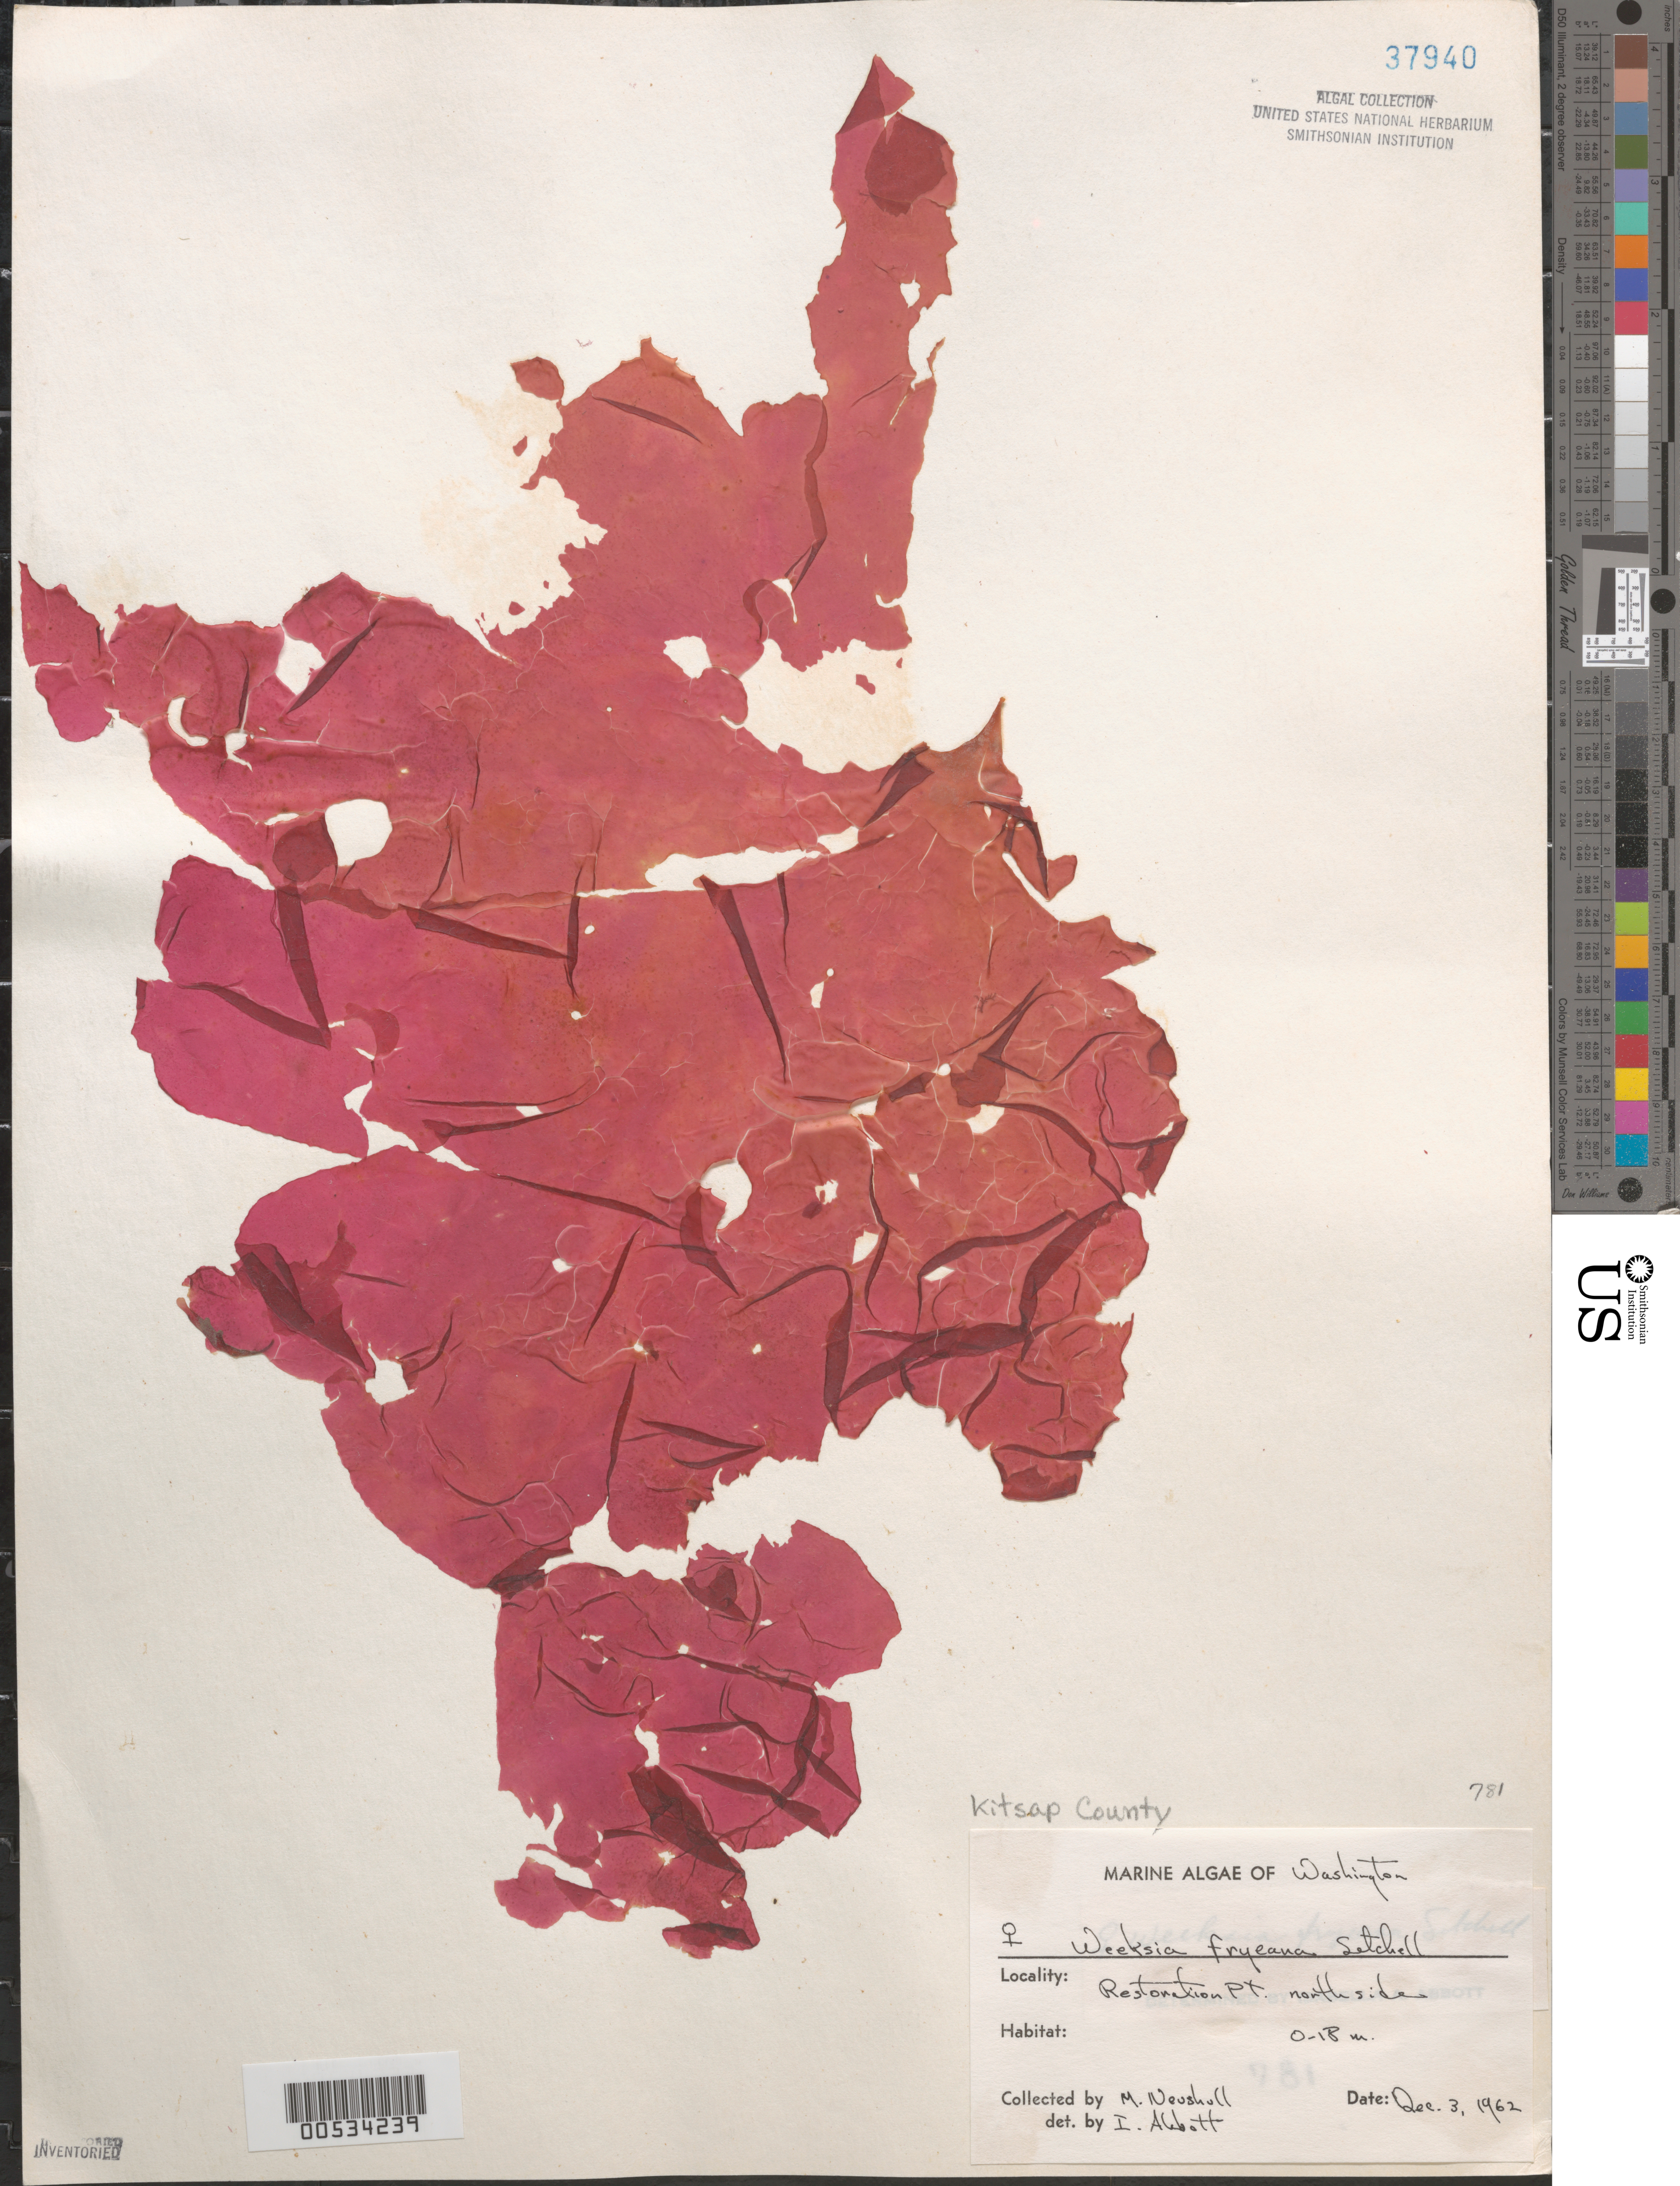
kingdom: Plantae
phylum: Rhodophyta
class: Florideophyceae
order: Gigartinales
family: Dumontiaceae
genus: Weeksia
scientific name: Weeksia coccinea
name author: (Harv.) S.C. Lindstrom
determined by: Algae name updating Project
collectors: M. Neushul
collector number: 781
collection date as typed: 03 Dec 1962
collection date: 1962-12-03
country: United States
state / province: Washington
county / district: Kitsap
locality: Restoration Point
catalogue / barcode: US 37940